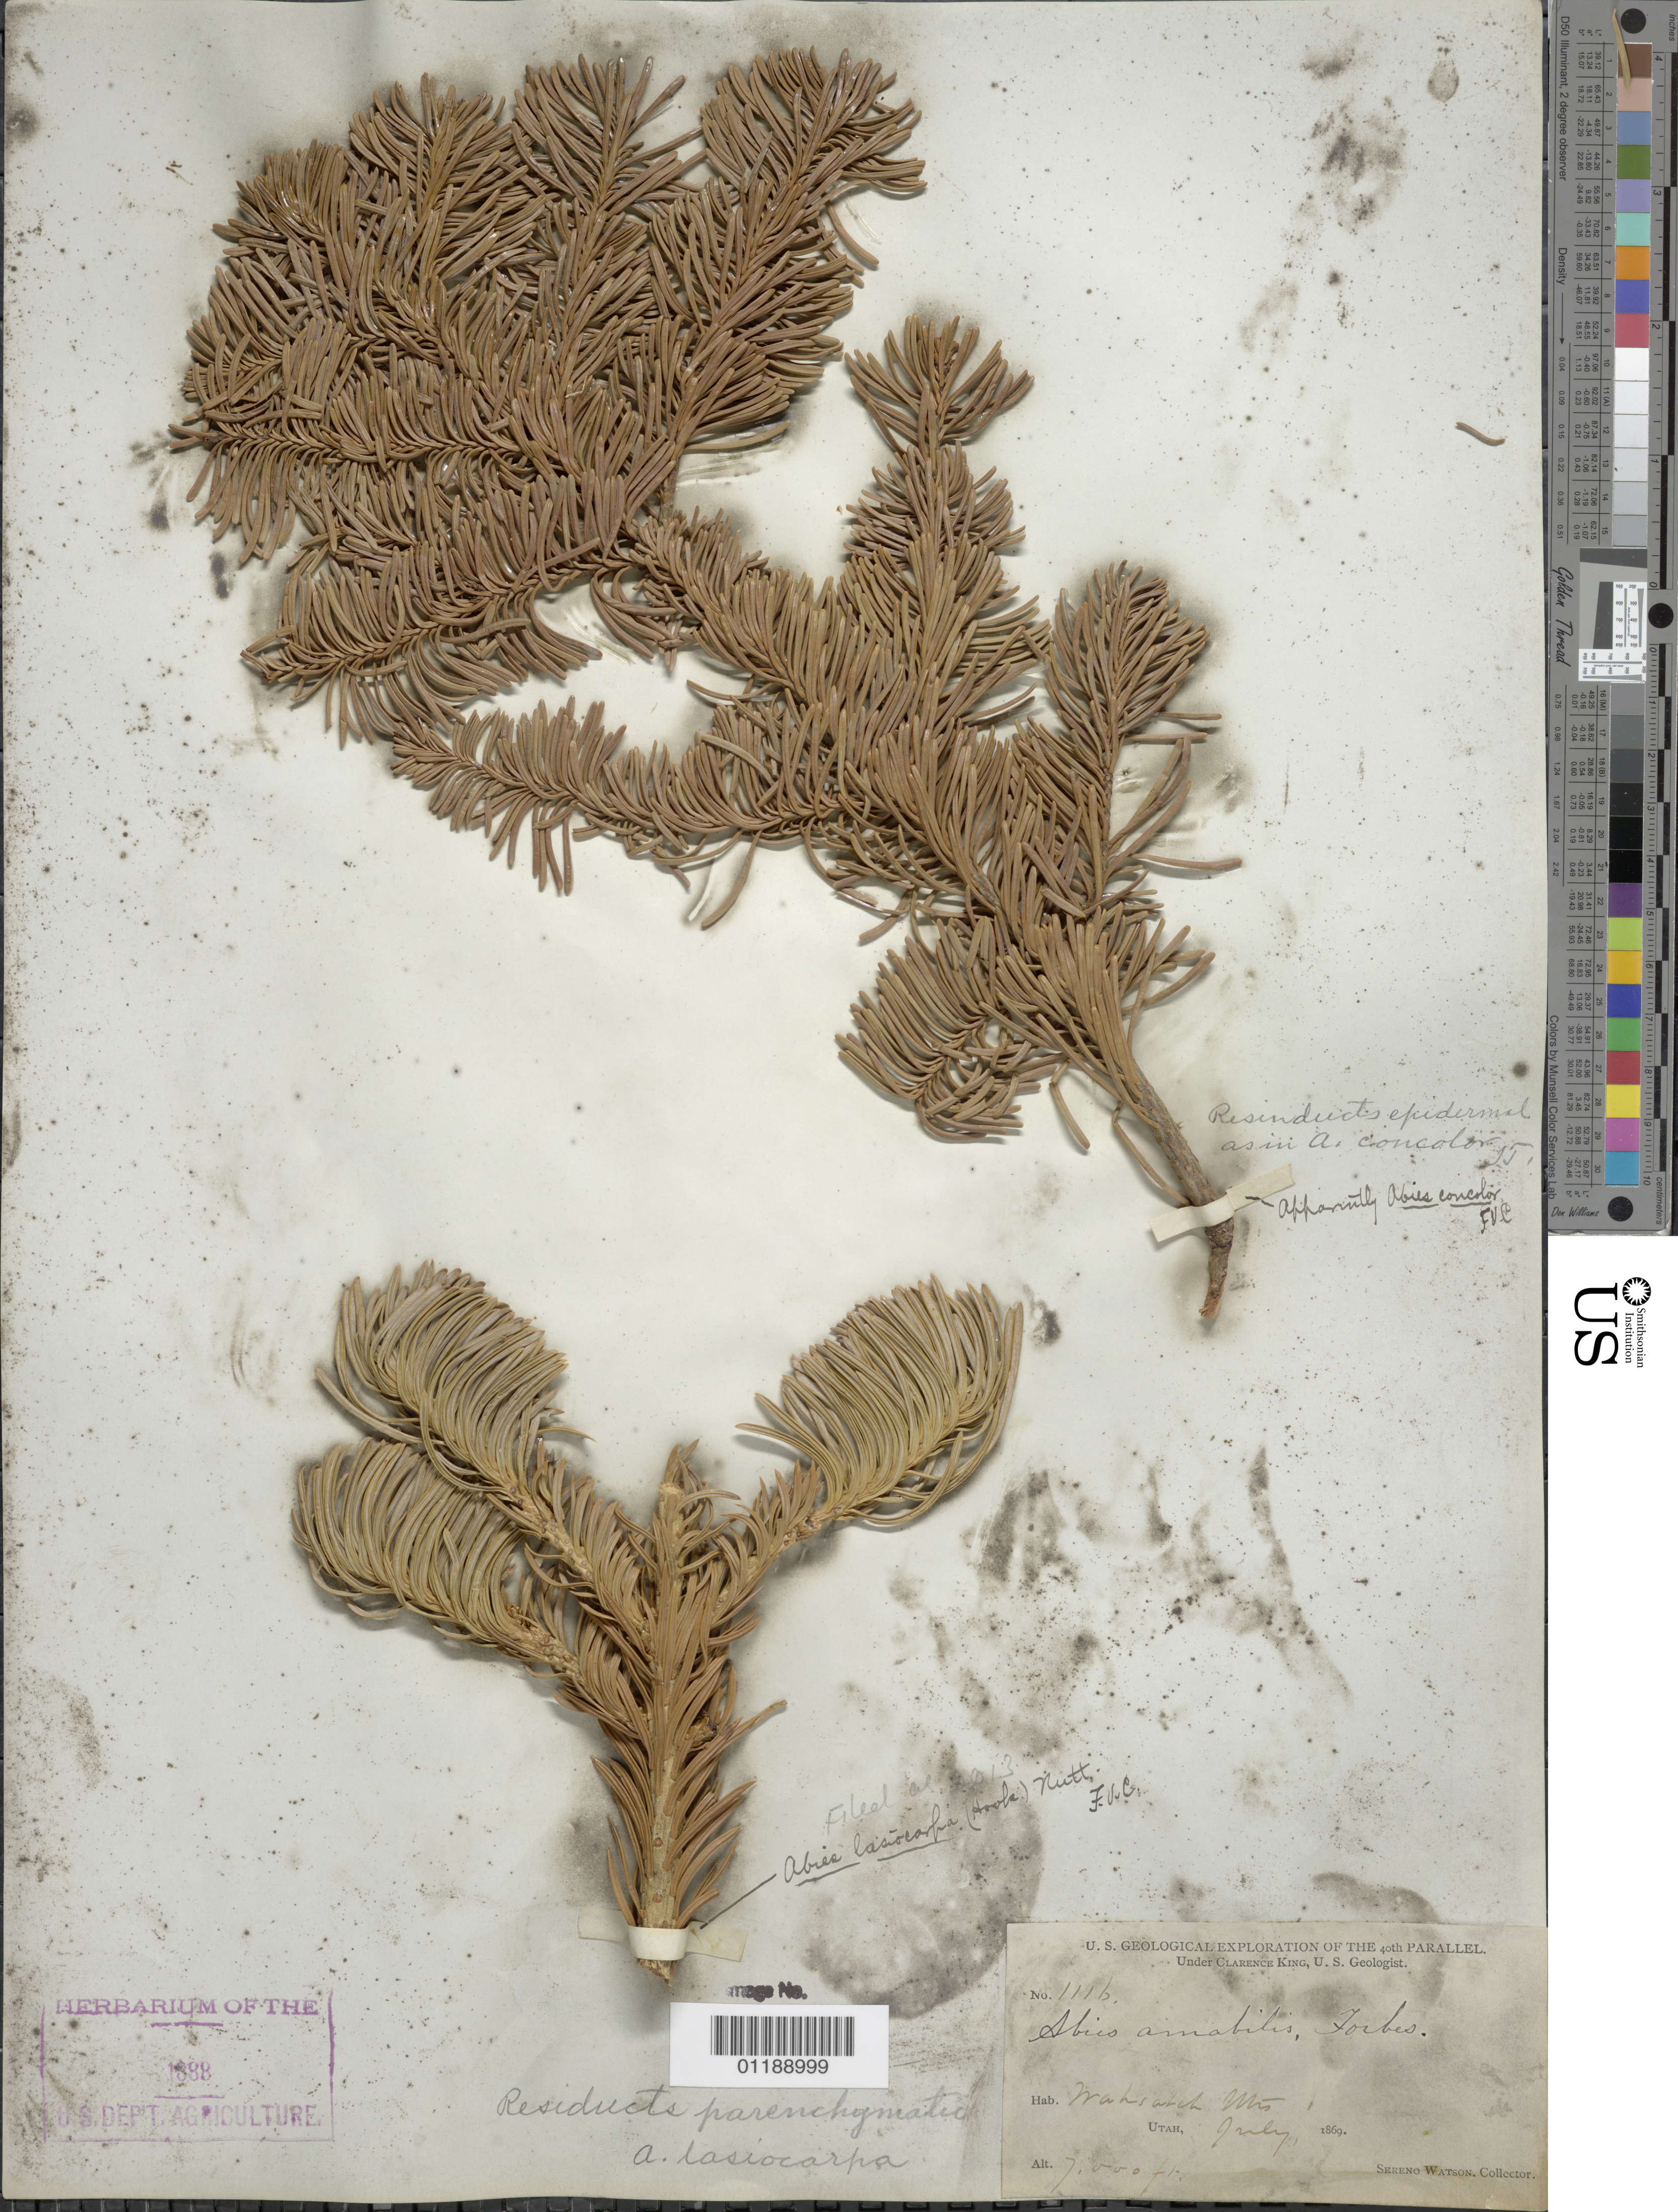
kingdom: Plantae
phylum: Tracheophyta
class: Pinopsida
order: Pinales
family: Pinaceae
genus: Abies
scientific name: Abies lasiocarpa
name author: (Hook.) Nutt.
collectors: S. Watson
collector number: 1116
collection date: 1868-07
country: United States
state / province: Utah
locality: Wahsatch Mts.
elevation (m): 2134